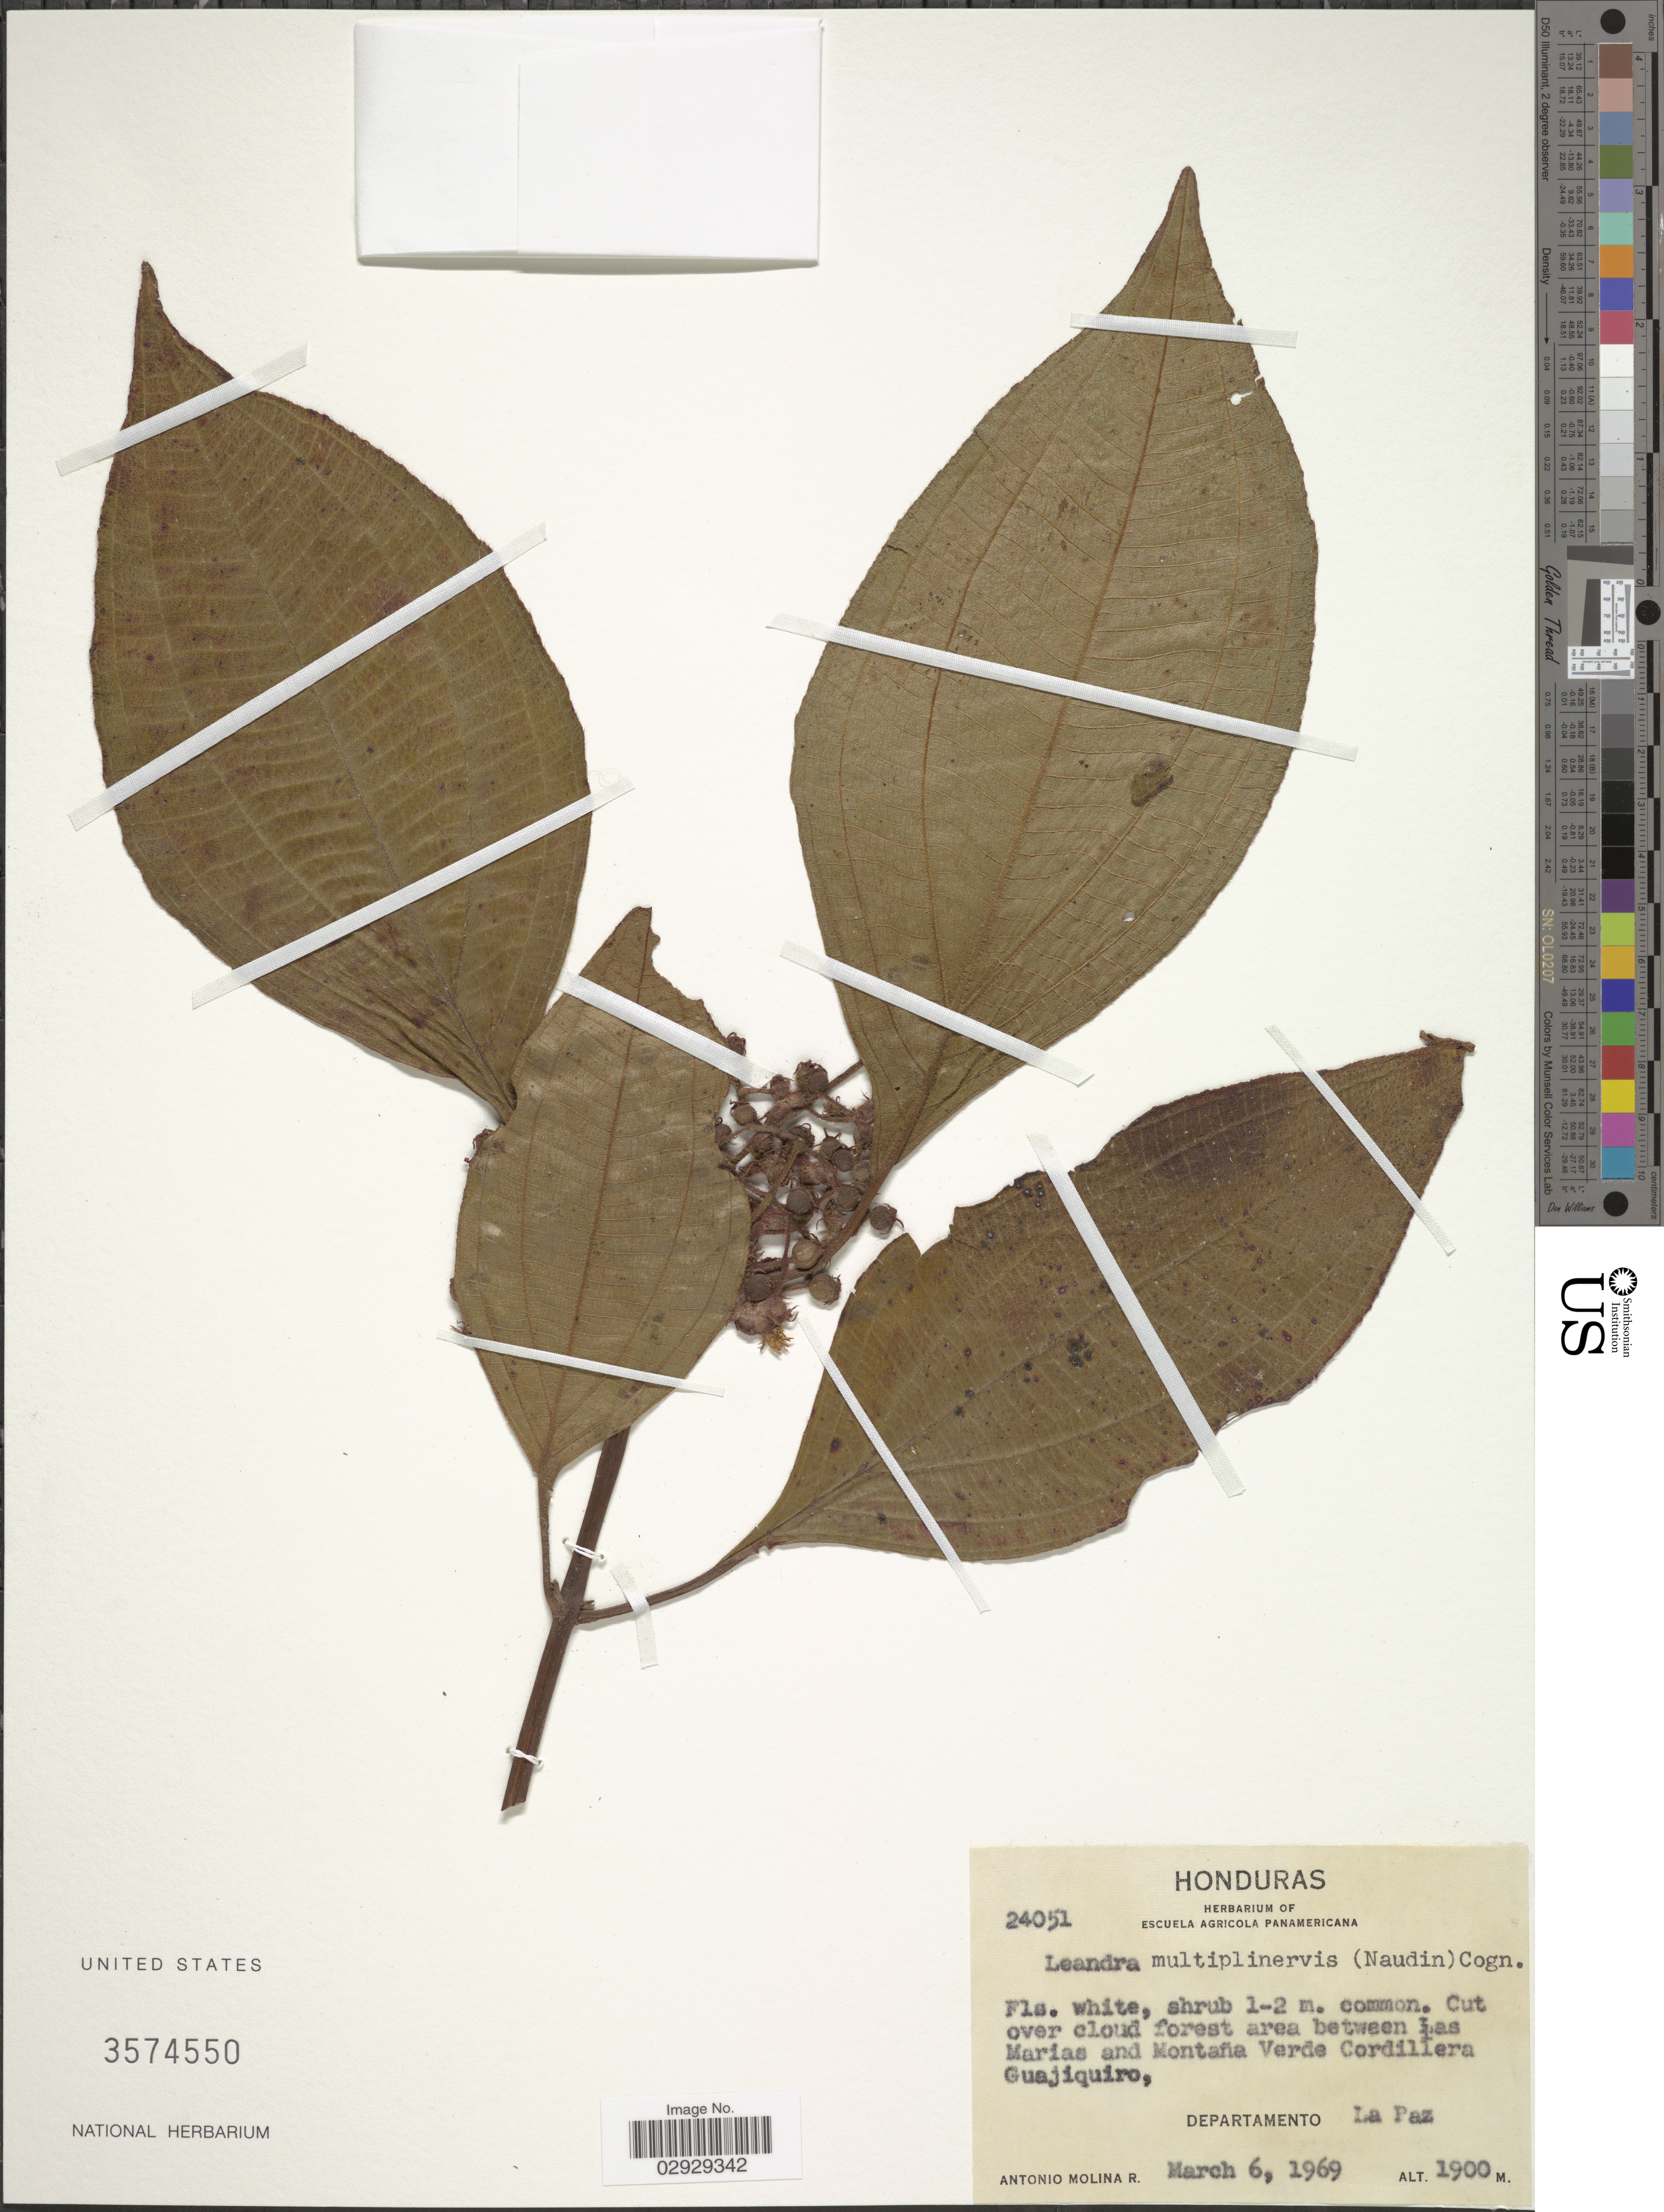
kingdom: Plantae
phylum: Tracheophyta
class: Magnoliopsida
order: Myrtales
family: Melastomataceae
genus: Leandra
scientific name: Leandra multiplinervis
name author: (Naudin) Cogn.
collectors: A. Molina R.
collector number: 24051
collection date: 1969-03-06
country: Honduras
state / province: La Paz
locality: Cut over cloud forest area between Las Marias and Montaña Verde Cordillera Guajiquiro, Departamento La Paz.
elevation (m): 1900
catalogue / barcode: US 3574550